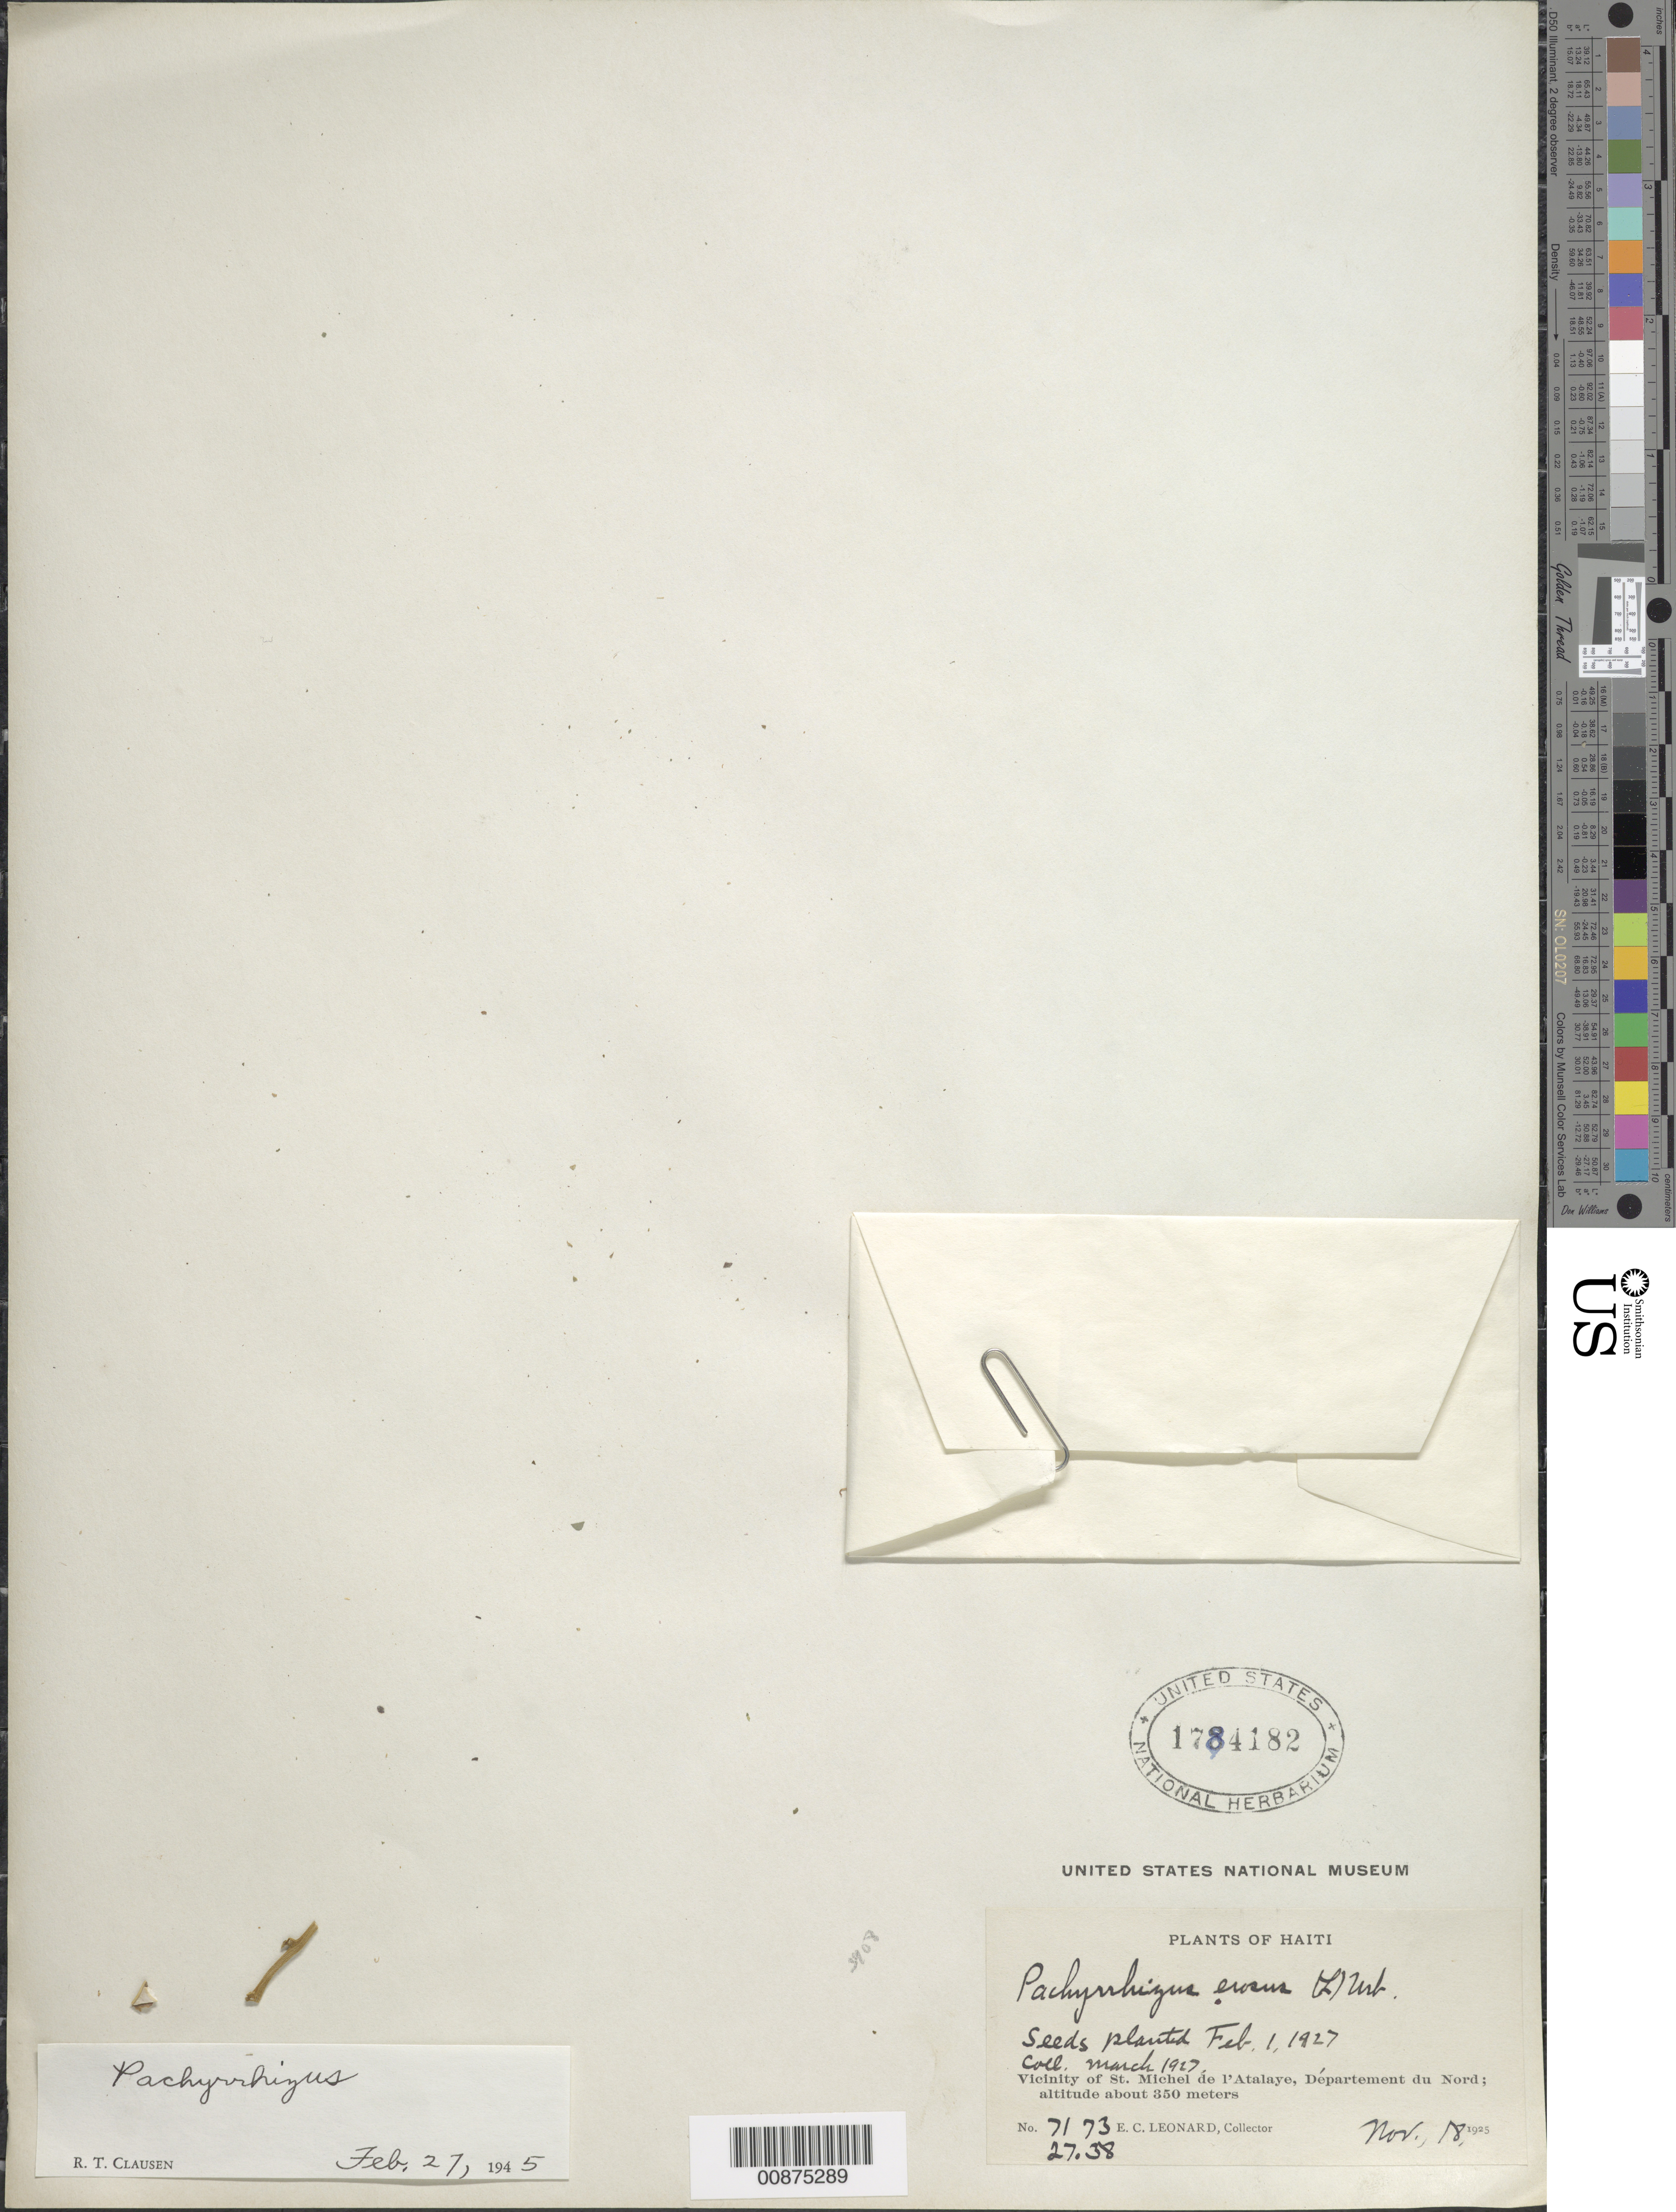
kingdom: Plantae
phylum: Tracheophyta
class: Magnoliopsida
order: Fabales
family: Fabaceae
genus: Pachyrhizus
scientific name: Pachyrhizus erosus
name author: (L.) Urb.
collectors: E. C. Leonard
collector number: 7173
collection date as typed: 18 Nov 1925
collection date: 1925-11-18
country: Haiti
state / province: Nord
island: Hispaniola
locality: Vicinity of St. Michel de l'Atalaye.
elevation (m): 350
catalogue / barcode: US 1784182